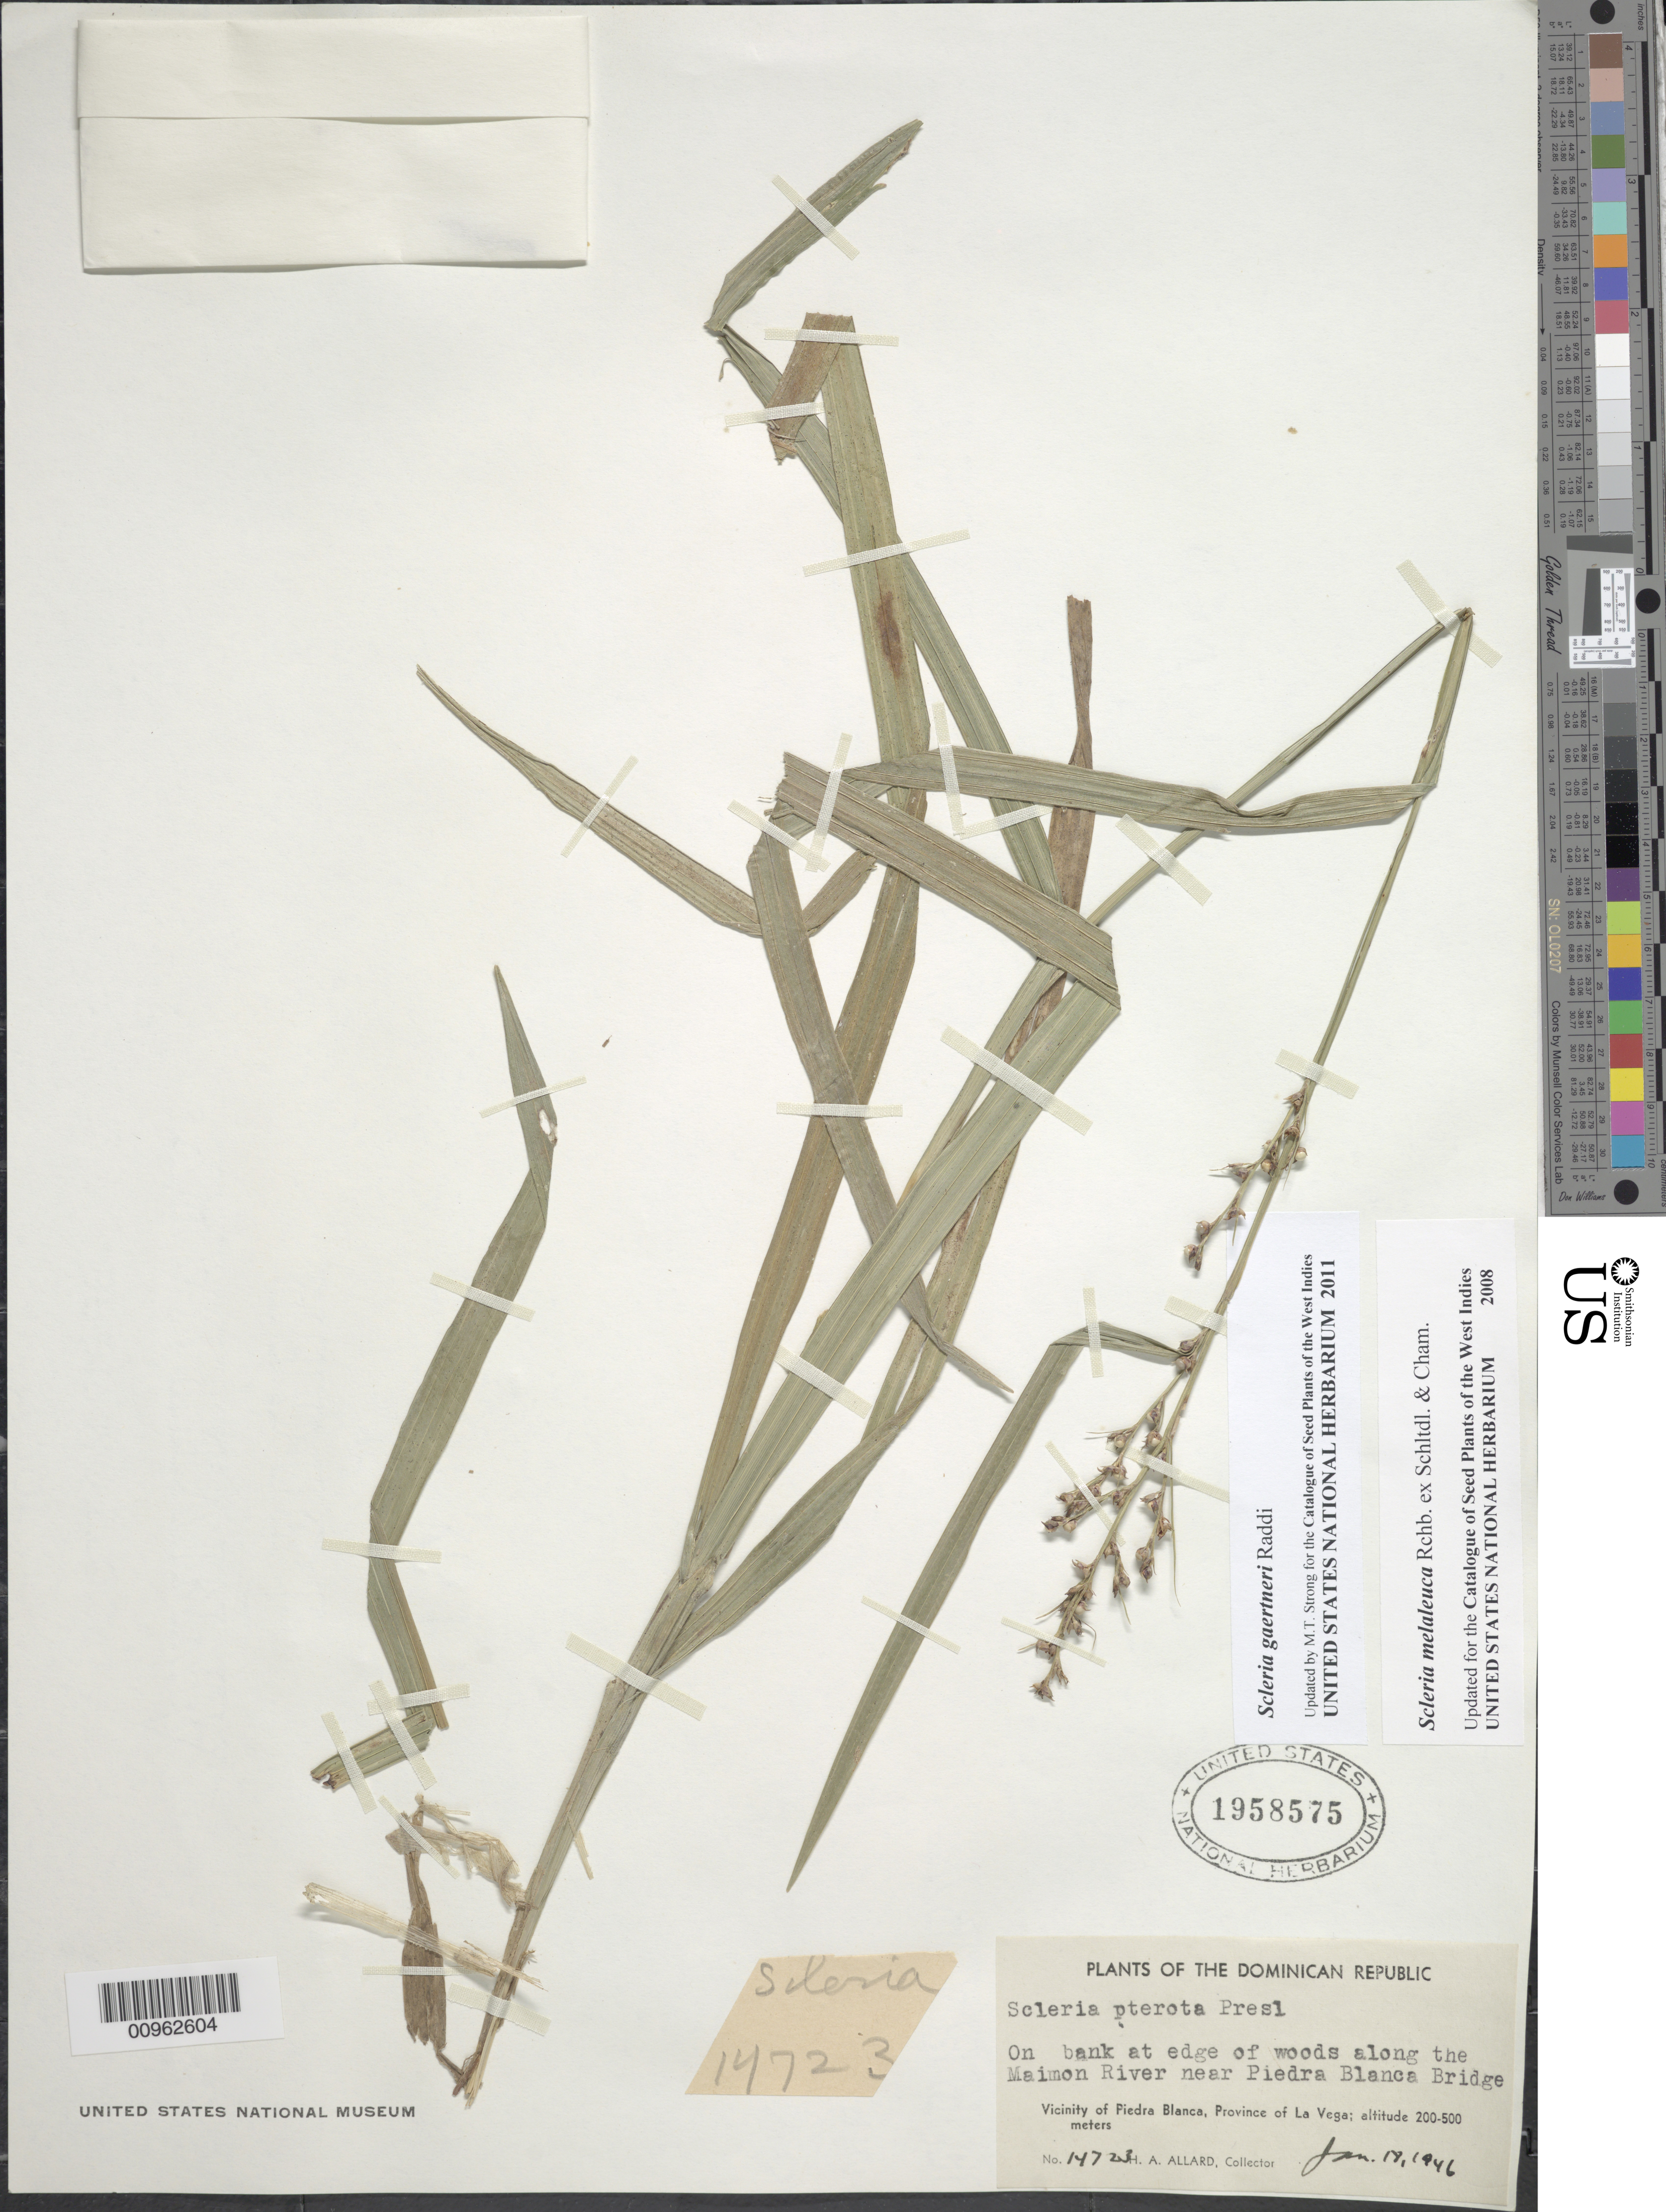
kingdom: Plantae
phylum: Tracheophyta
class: Liliopsida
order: Poales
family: Cyperaceae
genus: Scleria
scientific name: Scleria gaertneri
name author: Raddi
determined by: Strong, M. T., (US), Smithsonian Institution - National Museum of Natural History (UNITED STATES)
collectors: H. A. Allard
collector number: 14723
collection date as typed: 18 Jan 1946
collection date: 1946-01-18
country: Dominican Republic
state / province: La Vega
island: Hispaniola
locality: Vicinity of Piedra Blanca, along the Maimon River near Piedra Blanca Bridge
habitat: On bank at edge of woods along river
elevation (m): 200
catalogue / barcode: US 1958575